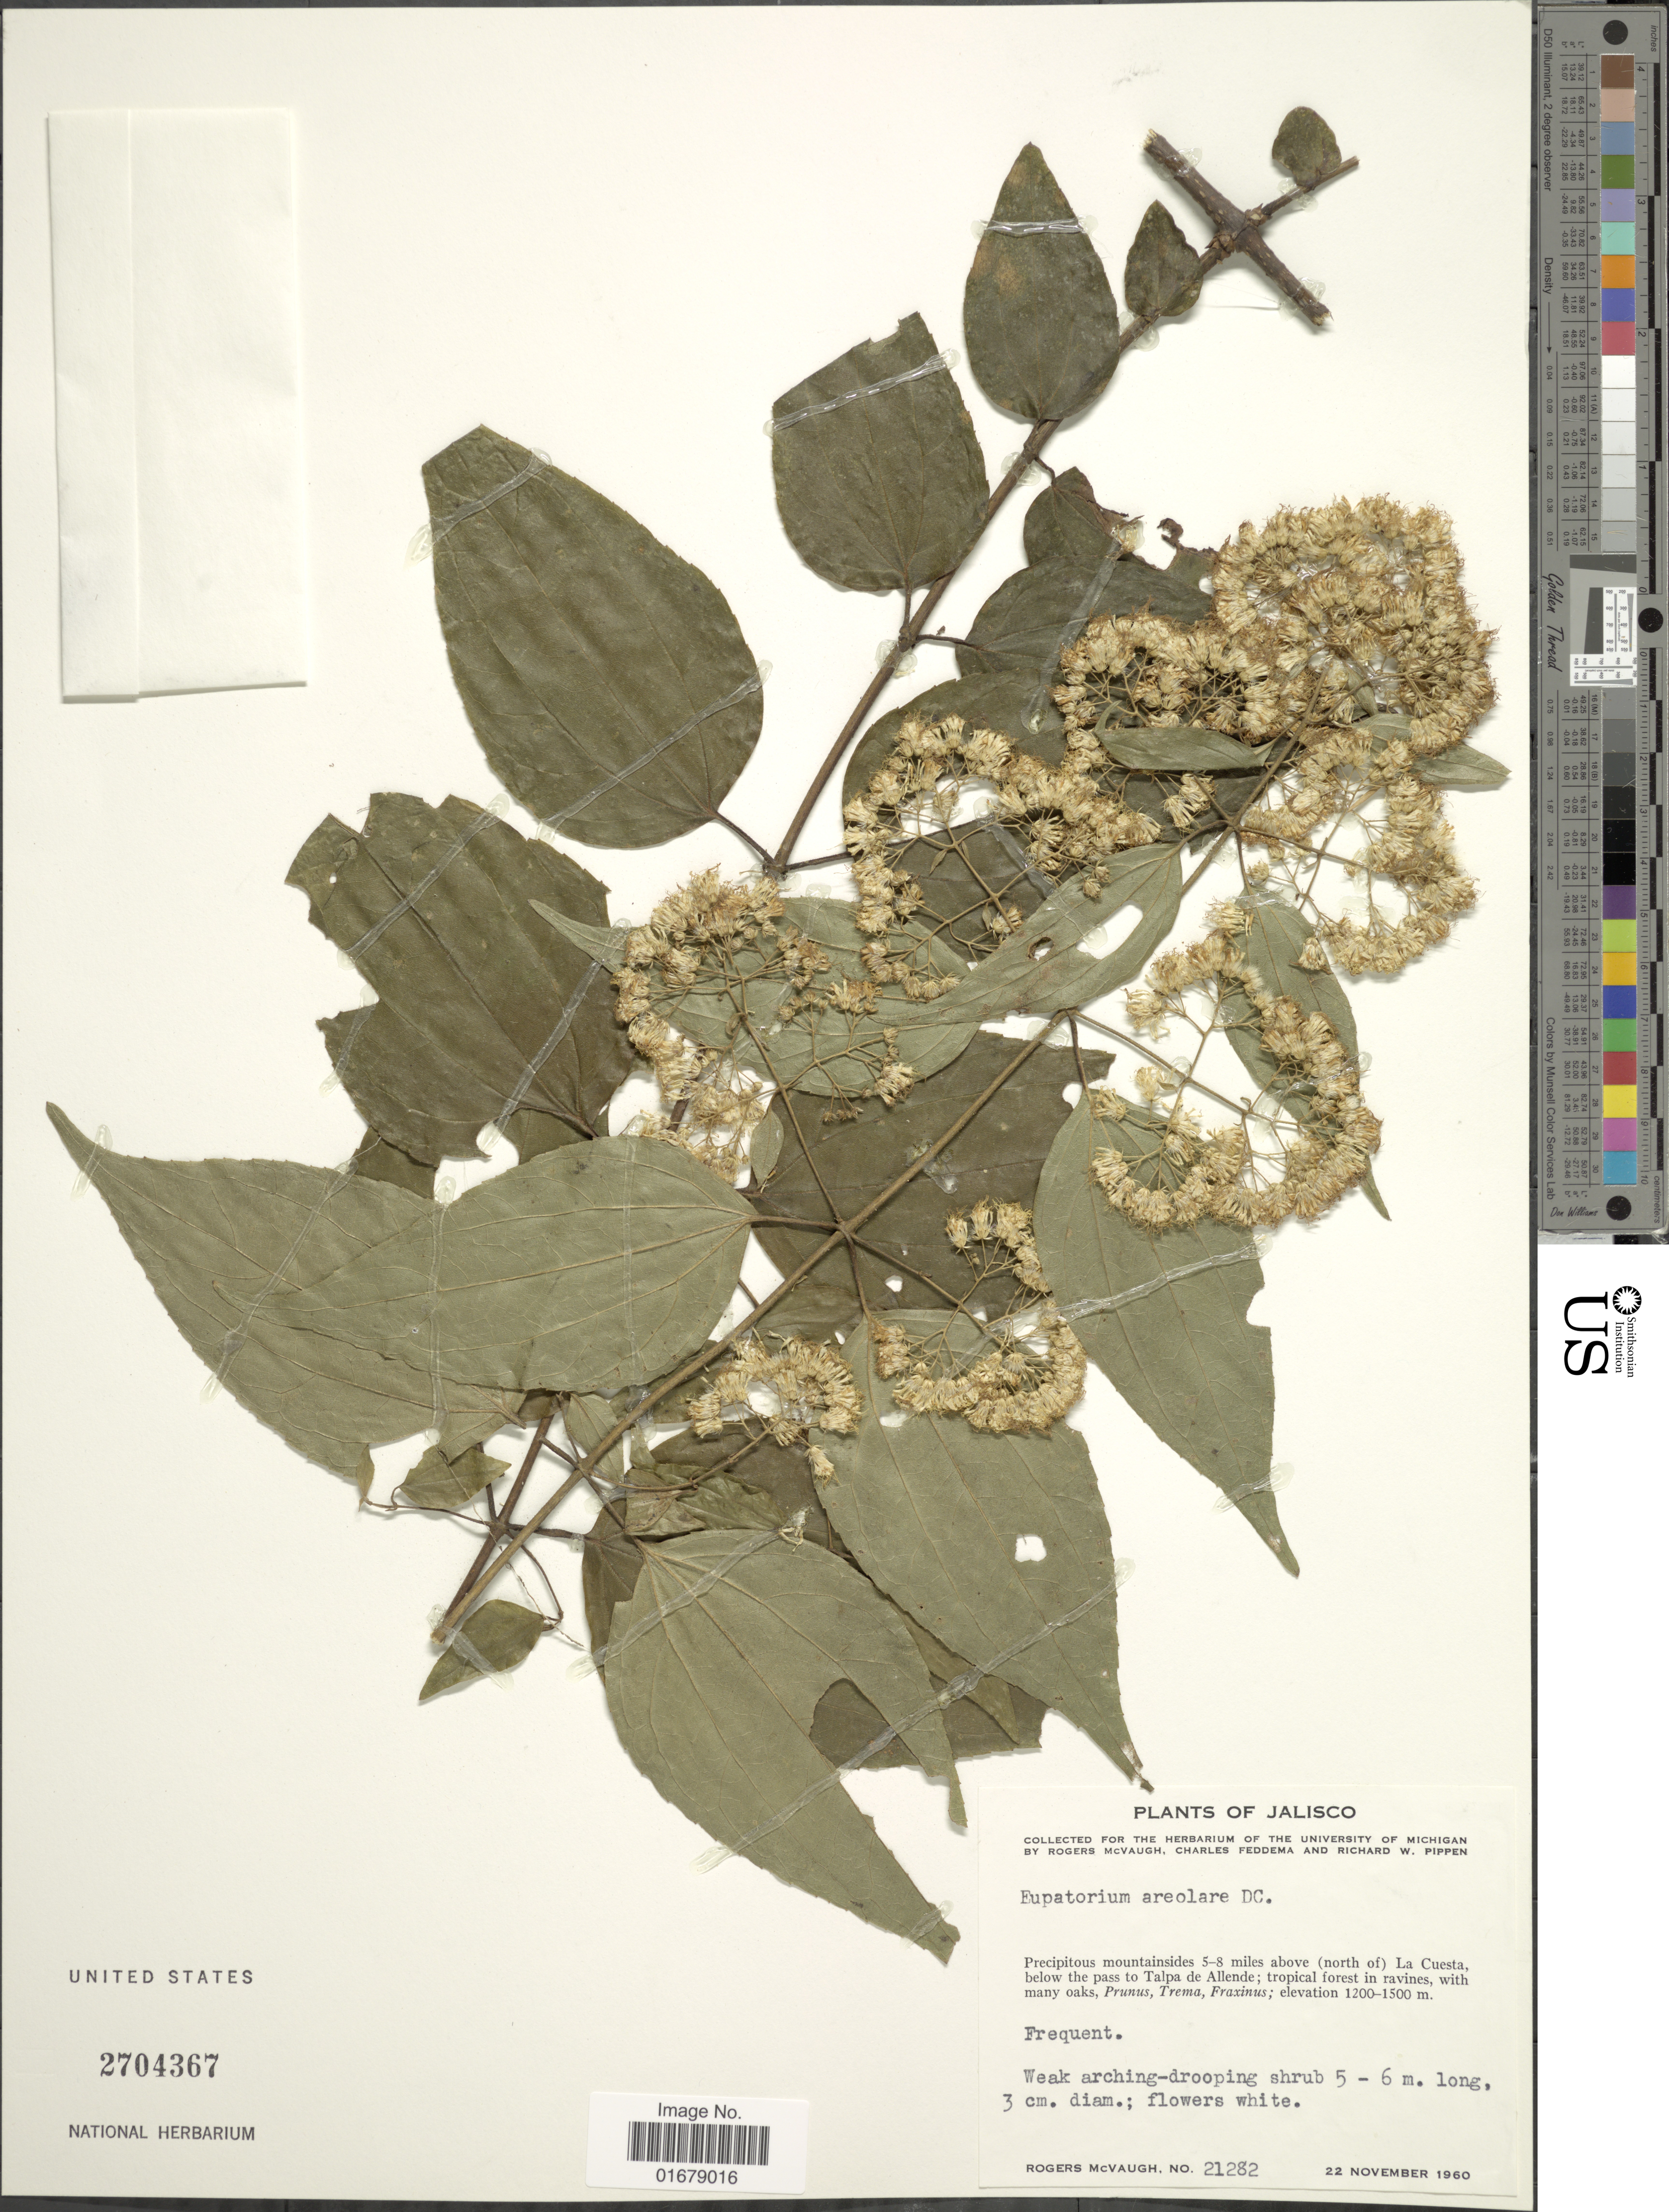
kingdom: Plantae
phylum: Tracheophyta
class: Magnoliopsida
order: Asterales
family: Asteraceae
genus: Piptothrix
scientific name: Piptothrix areolaris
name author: (DC.) R.M. King & H. Rob.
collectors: R. McVaugh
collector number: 21282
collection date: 1960-11-22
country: Mexico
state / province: Jalisco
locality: Jalisco. Precipitous mountainsides 5-8 miles above (north of) La Cuesta, below the pass to Talpa de Allende; tropical forest in ravines, with many oaks,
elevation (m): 1200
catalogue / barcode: US 2704367